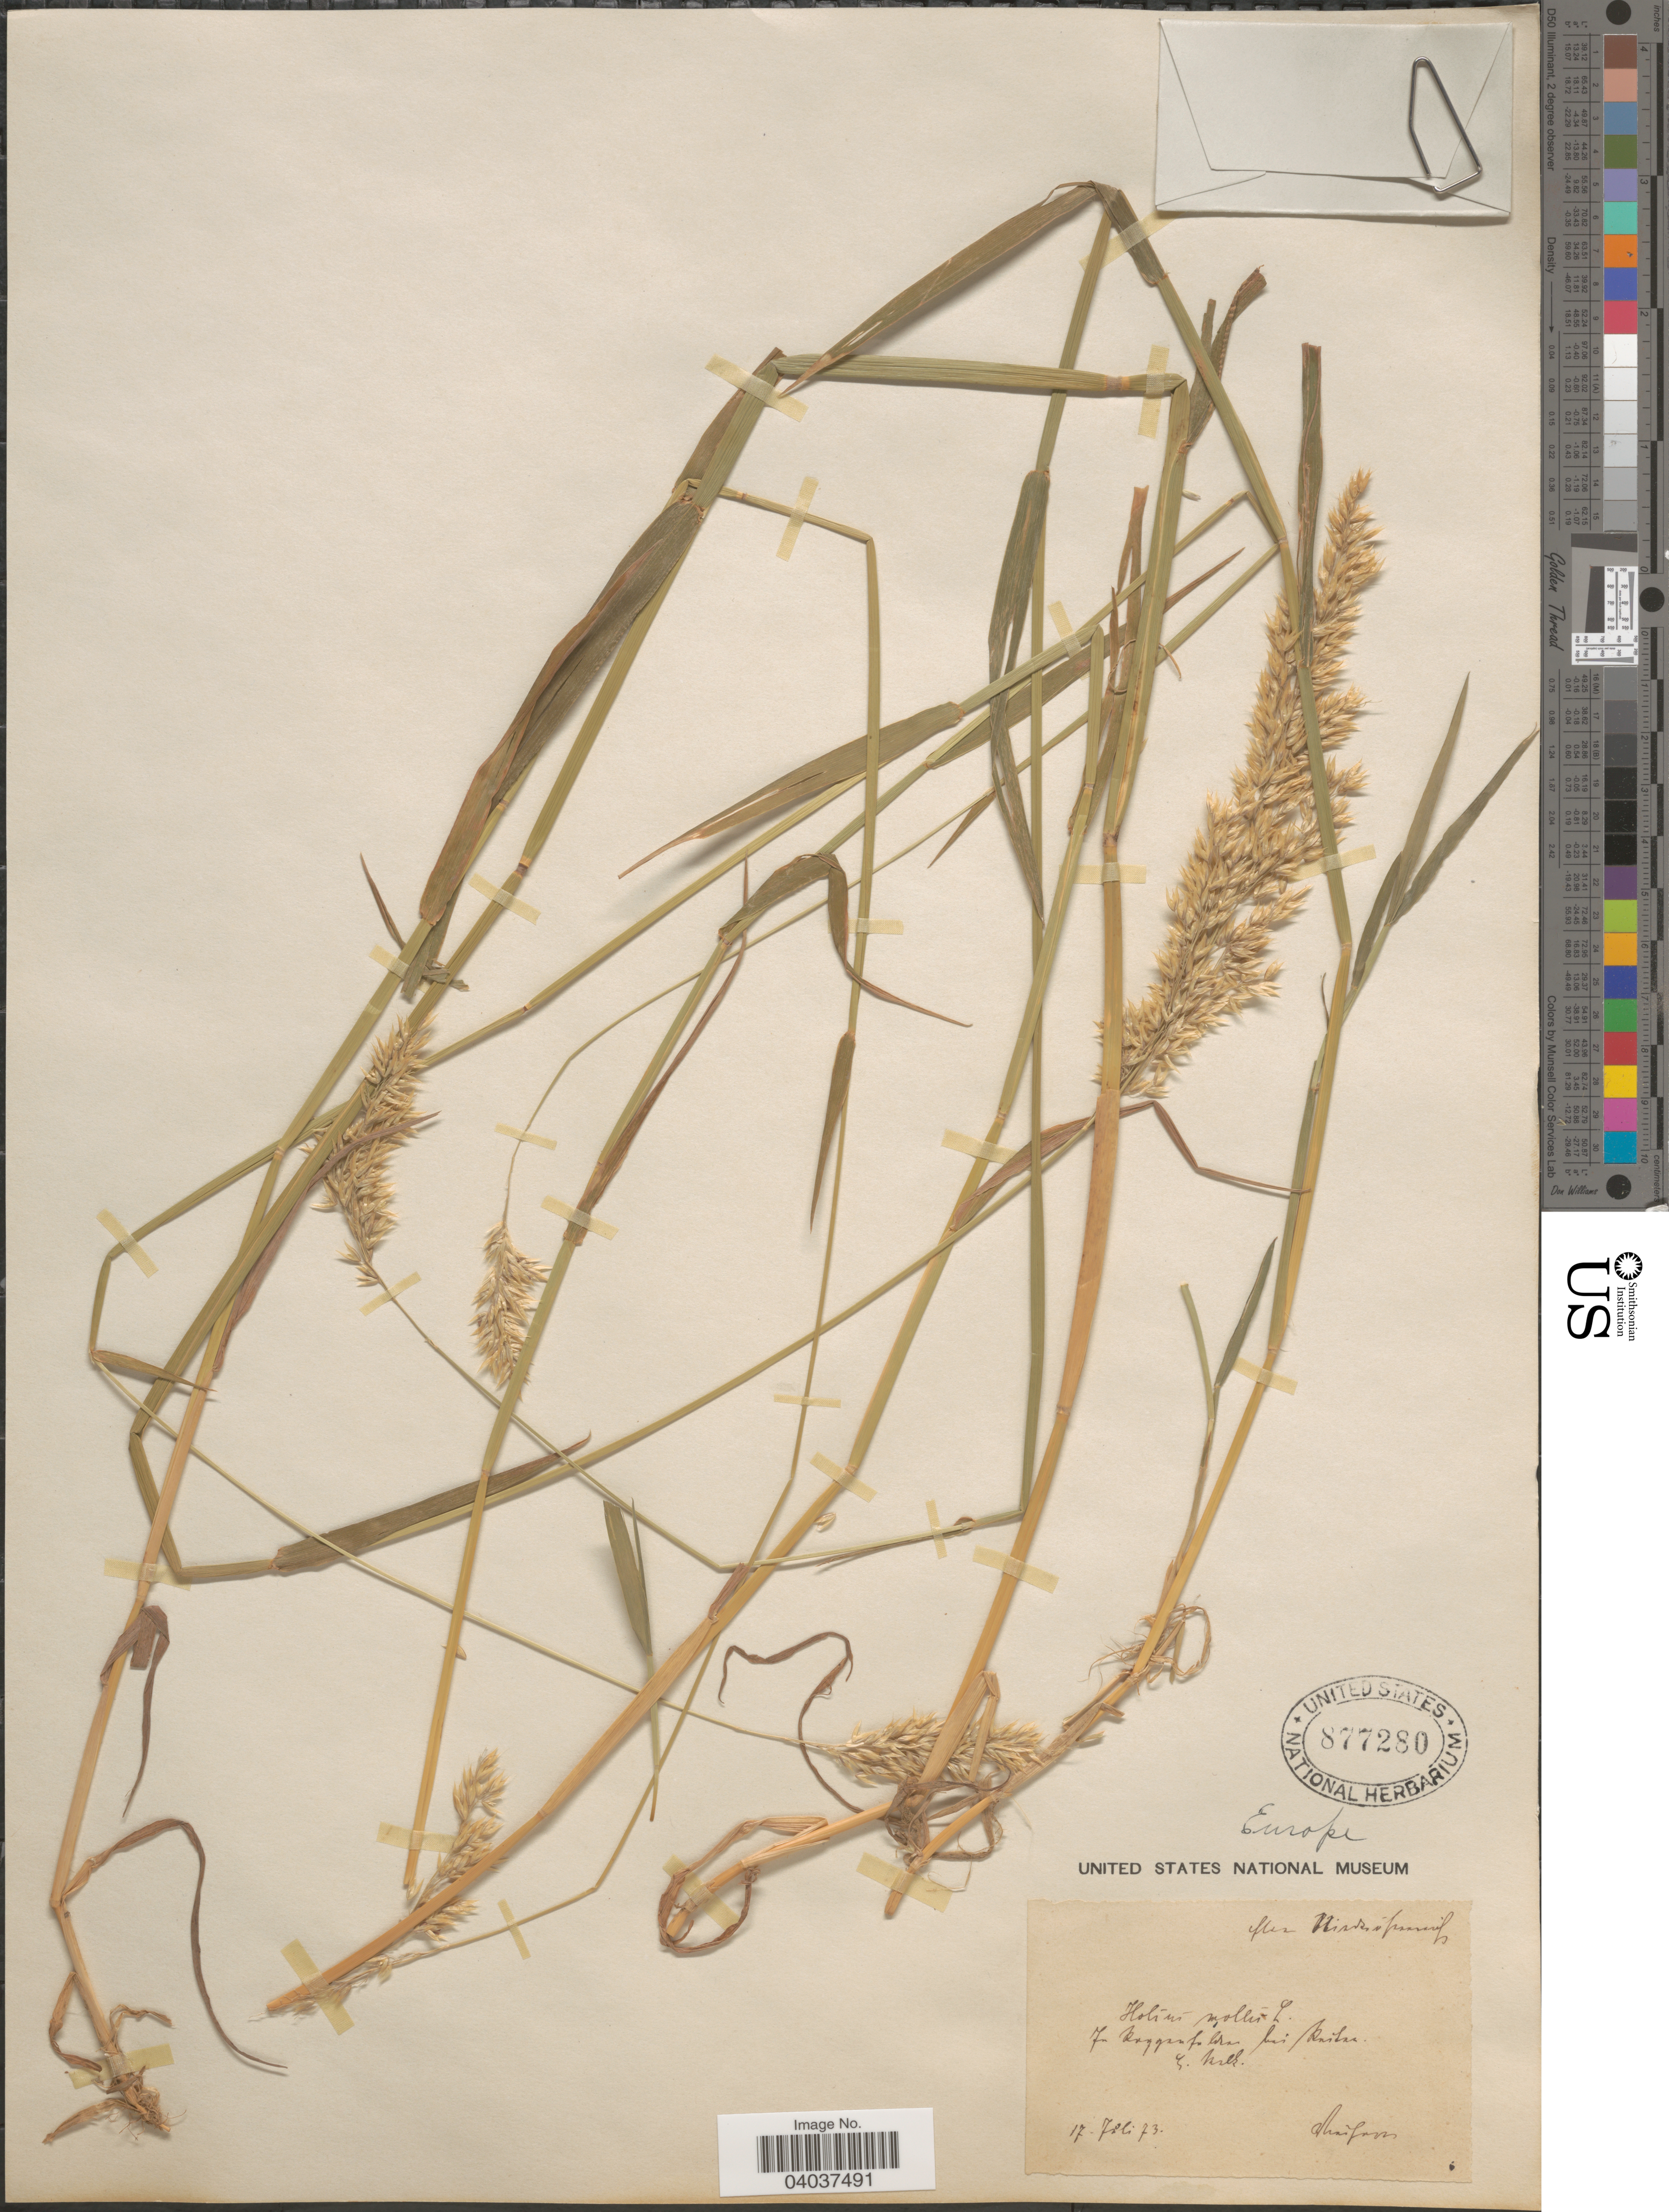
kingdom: Plantae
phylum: Tracheophyta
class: Liliopsida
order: Poales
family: Poaceae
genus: Holcus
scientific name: Holcus mollis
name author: L.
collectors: F. Vierhapper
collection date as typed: Transcribed d/m/y: 17/7/73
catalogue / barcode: US 877280